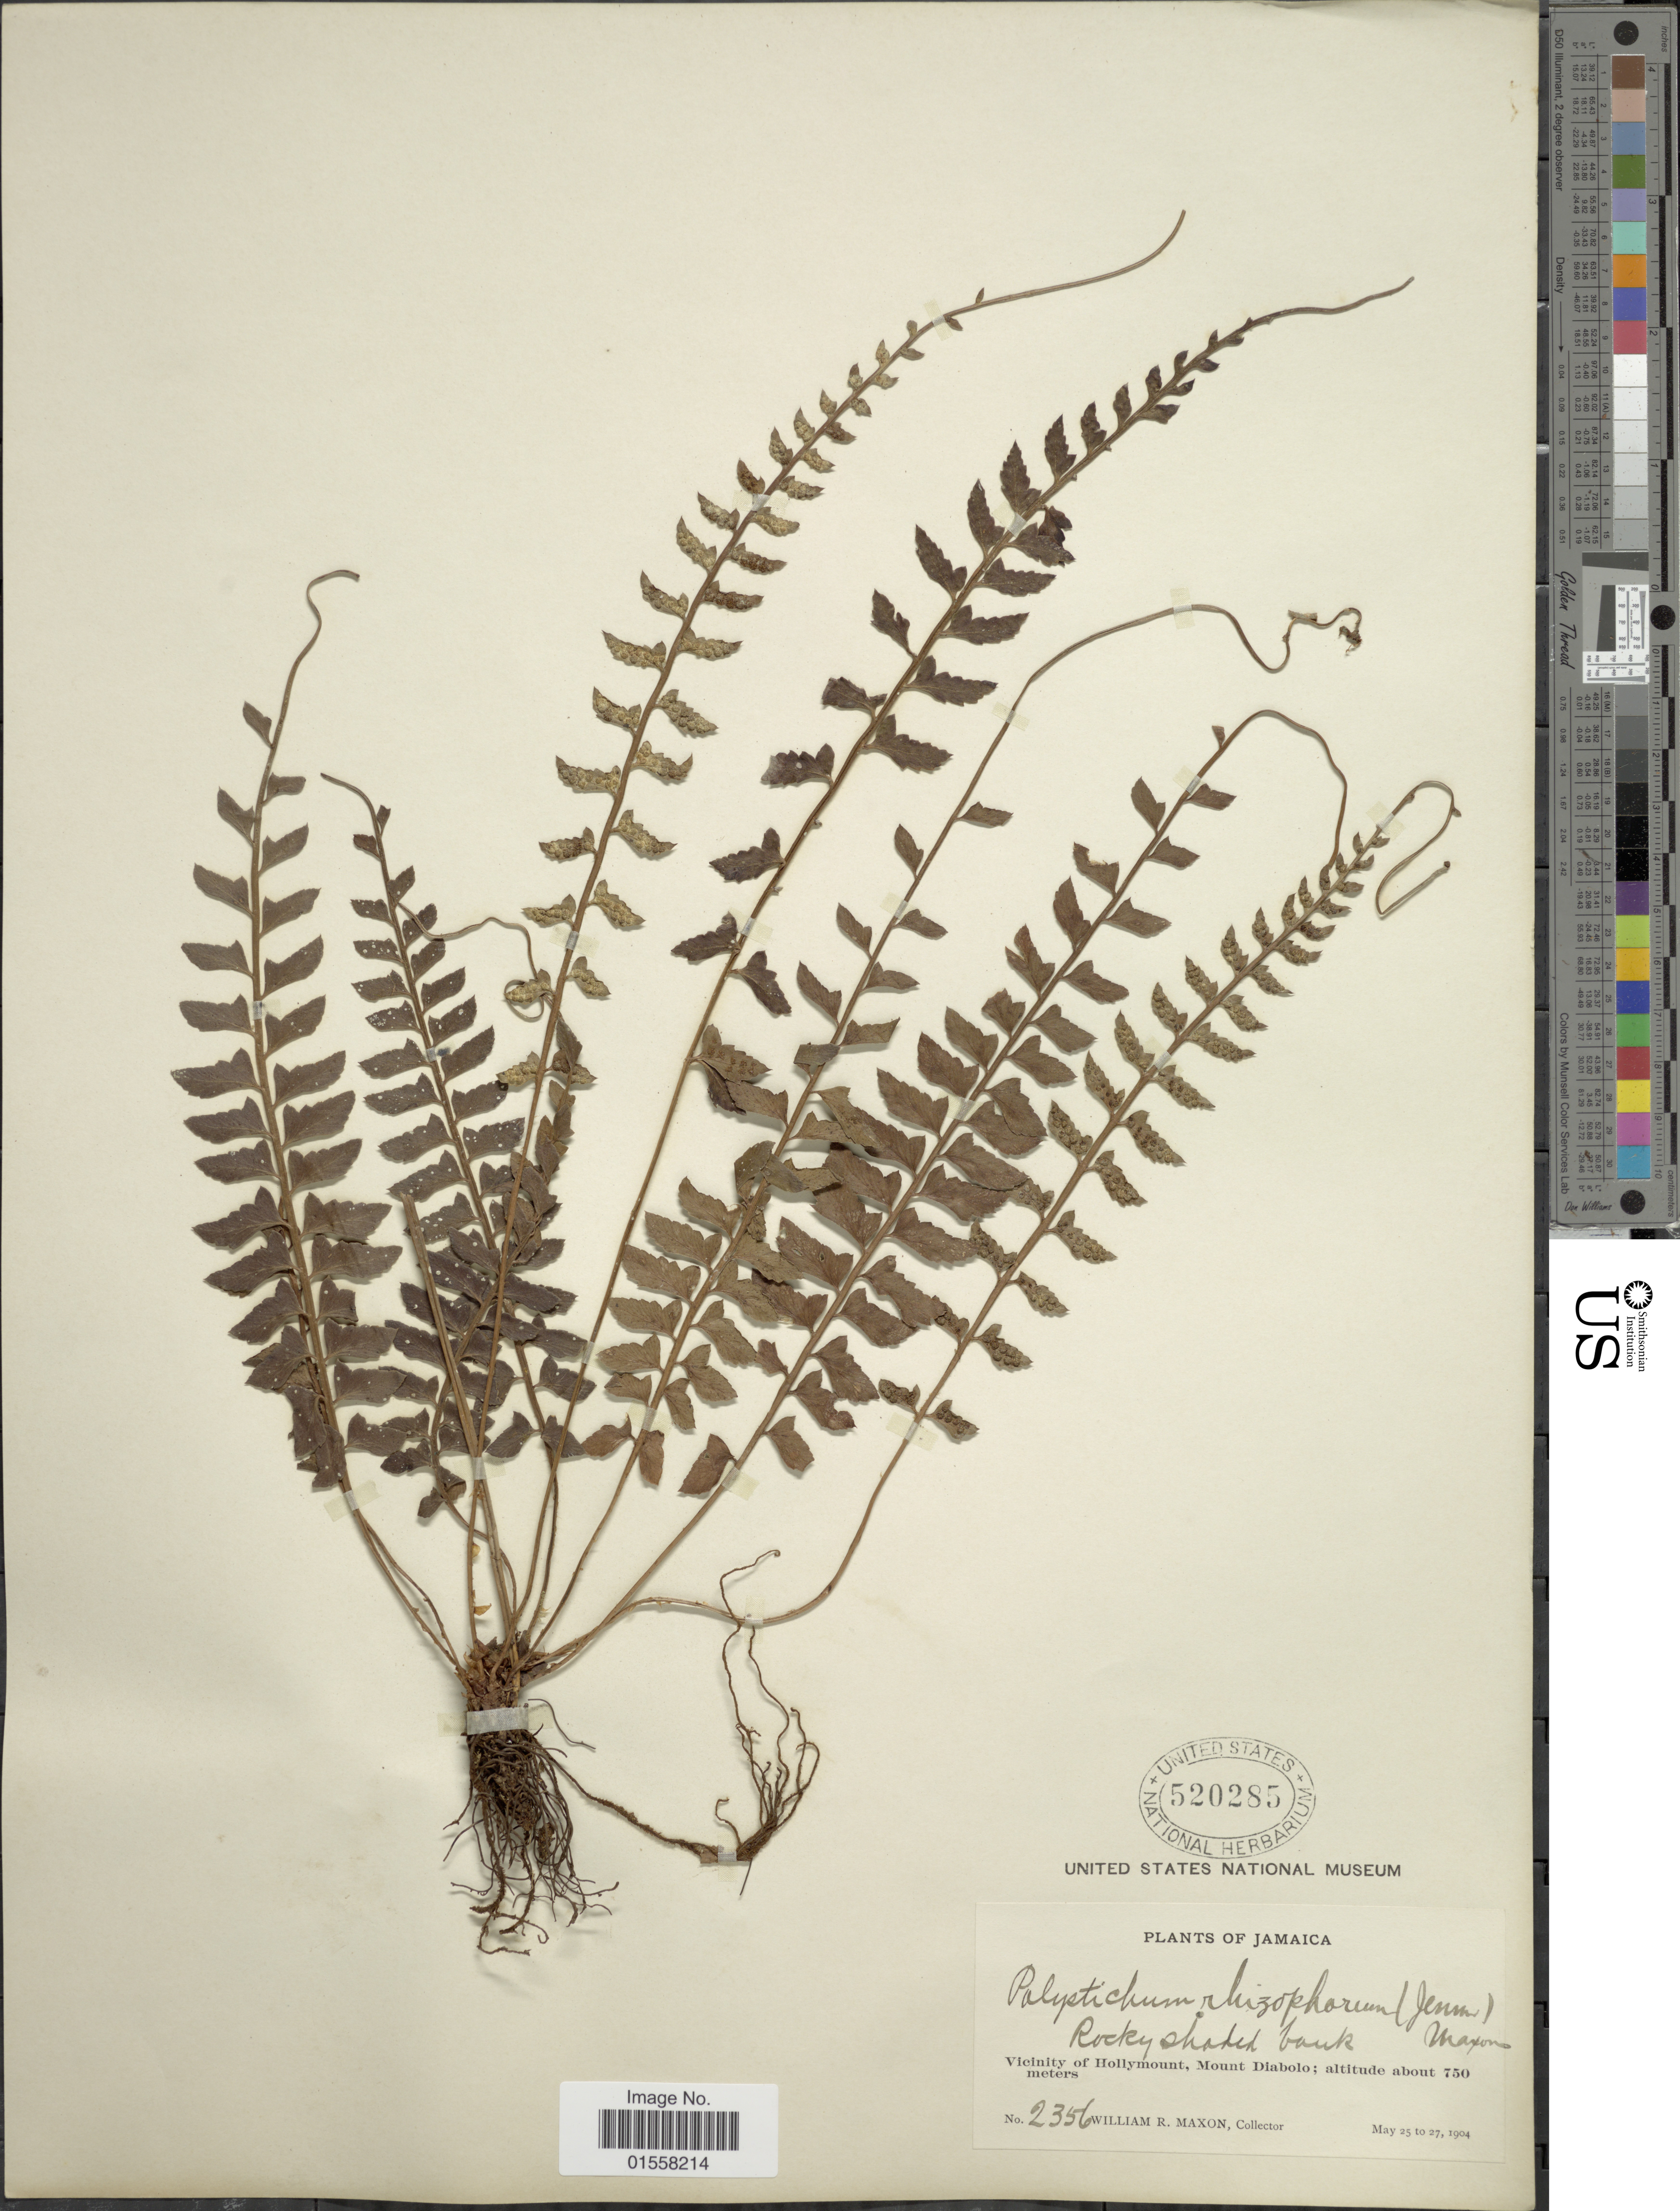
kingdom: Plantae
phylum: Tracheophyta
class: Polypodiopsida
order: Polypodiales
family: Dryopteridaceae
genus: Polystichum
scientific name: Polystichum rhizophorum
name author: (Jenman) Maxon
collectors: W. R. Maxon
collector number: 2356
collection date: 1904-05-25/1904-05-27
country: Jamaica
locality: Jamaica. Vicinity of Hollymount, Mount Diablo.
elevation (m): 750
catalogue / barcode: US 520285